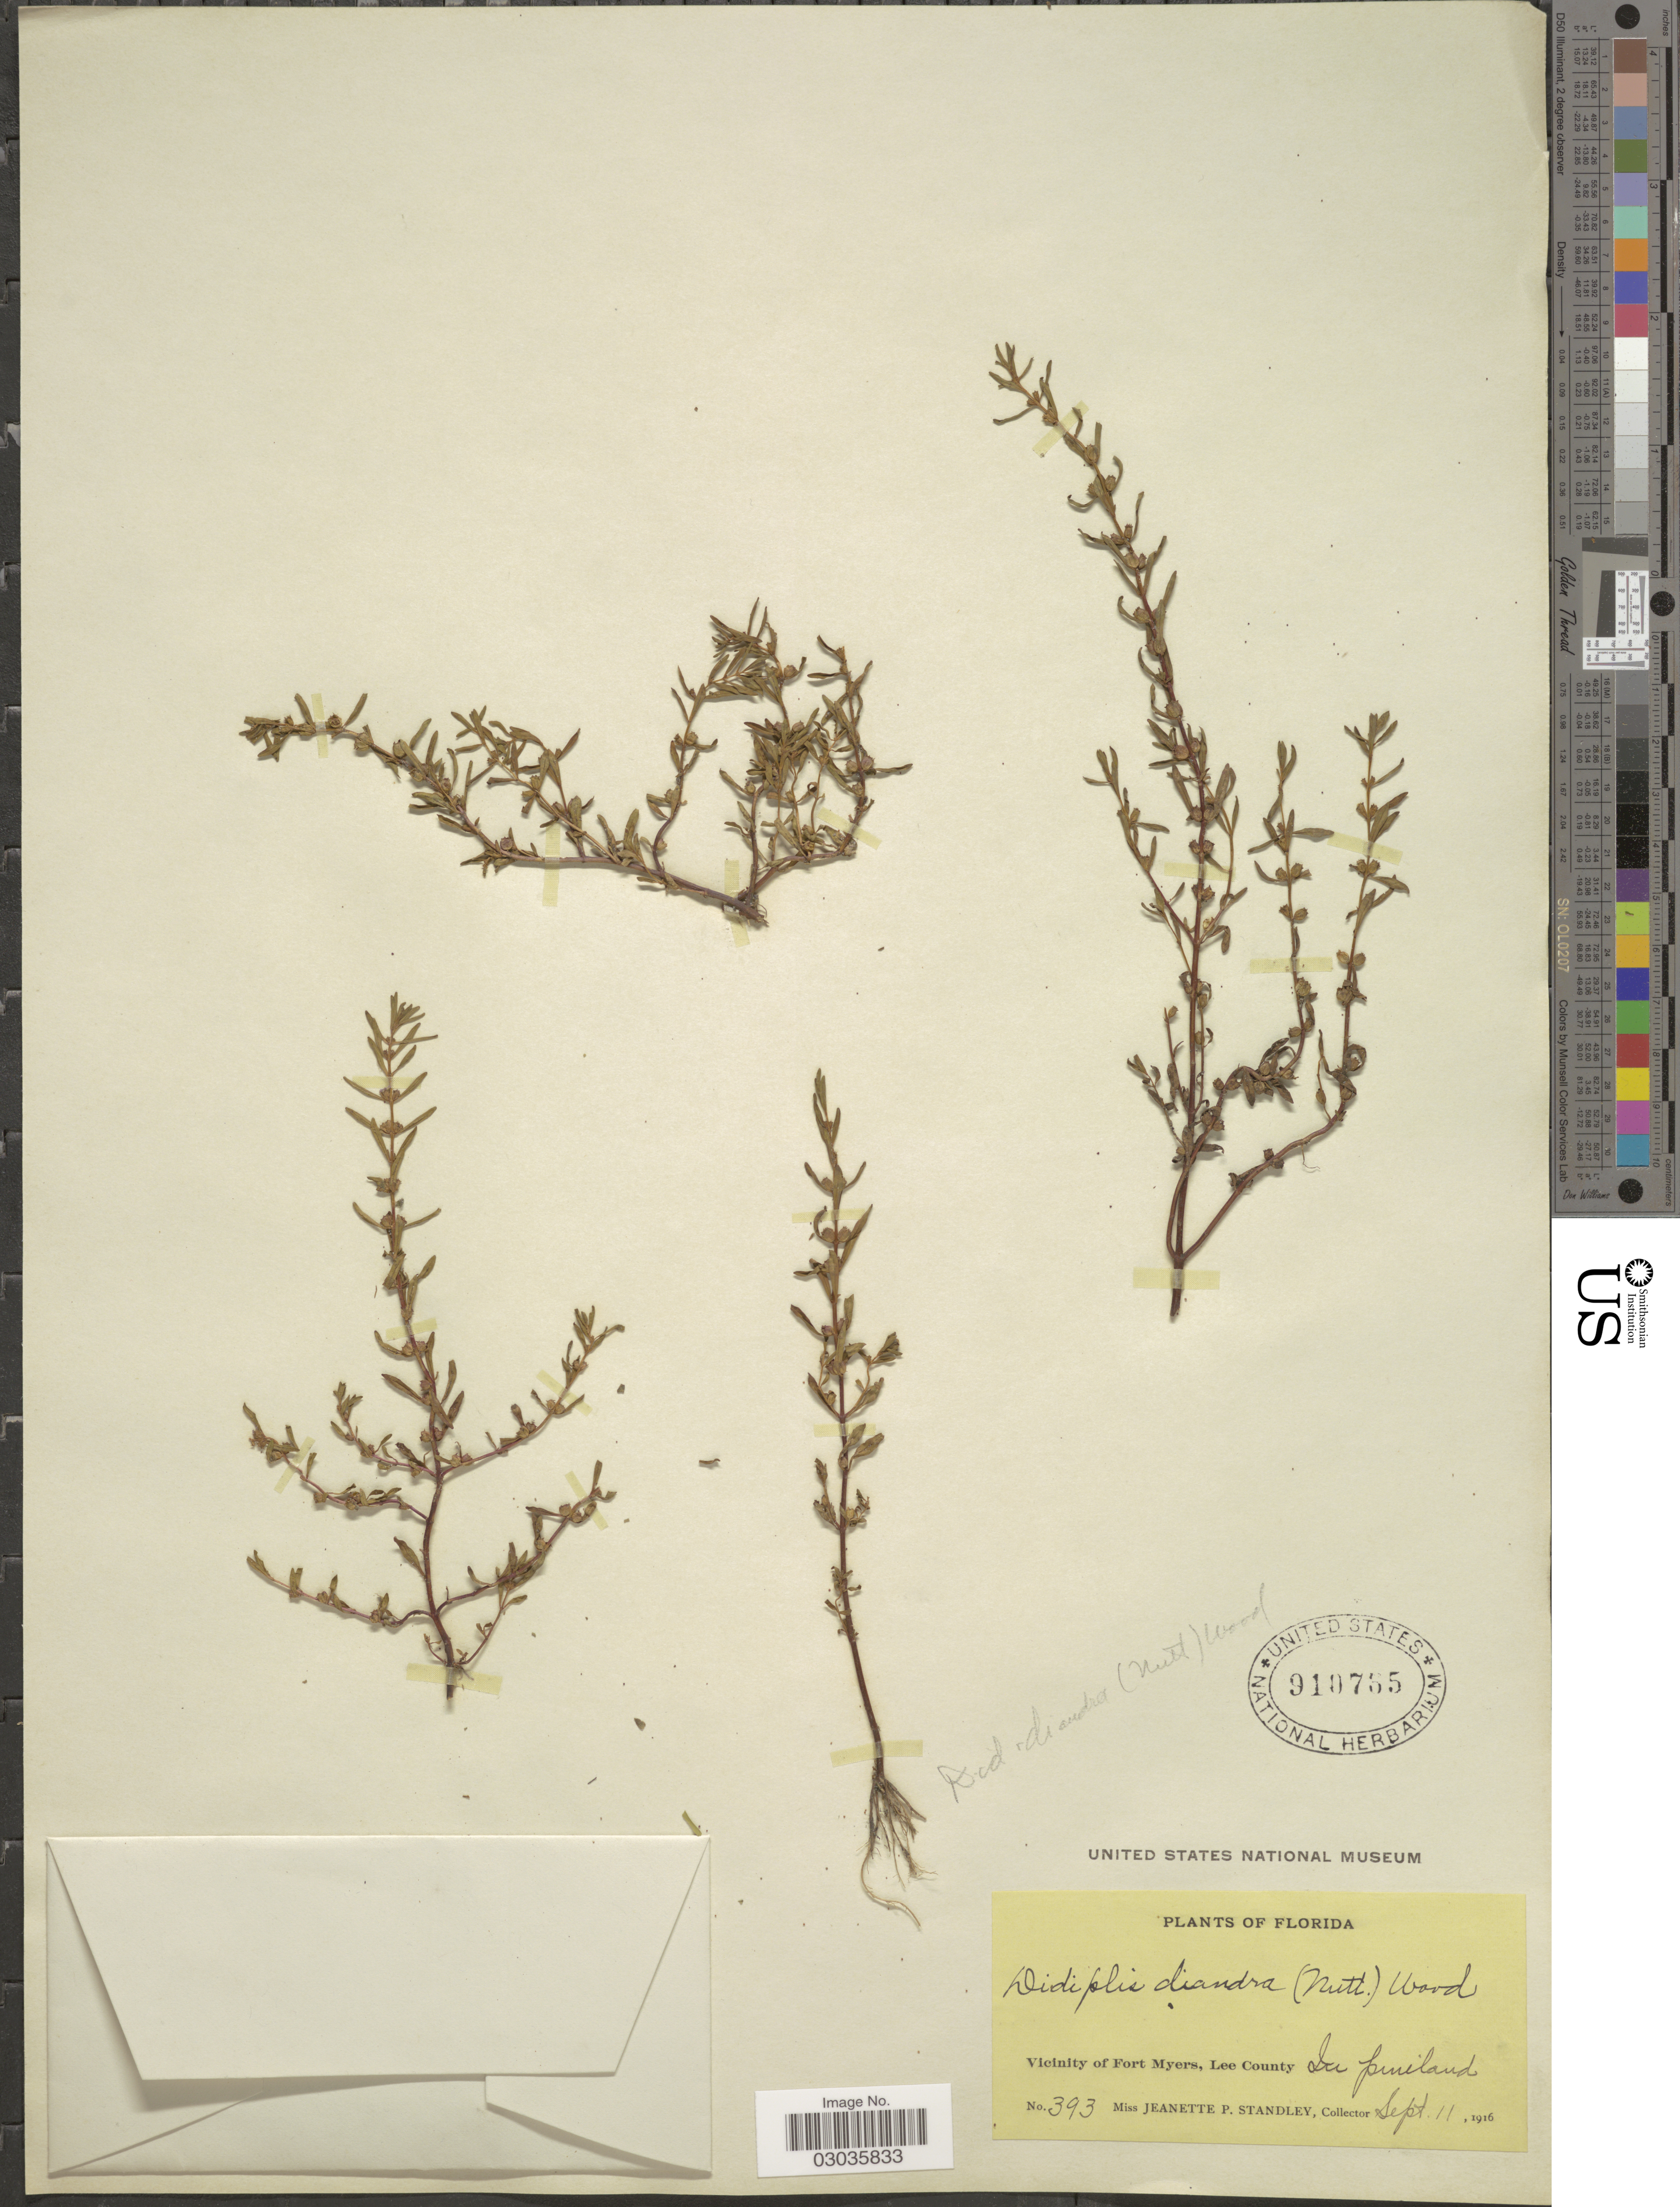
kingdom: Plantae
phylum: Tracheophyta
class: Magnoliopsida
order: Myrtales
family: Lythraceae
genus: Rotala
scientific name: Rotala ramosior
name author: (L.) Koehne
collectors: J. P. Standley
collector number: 393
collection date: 1916-09-11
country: United States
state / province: Florida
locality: Vicinity of Fort Myers, Lee County. In pineland.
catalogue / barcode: US 910765